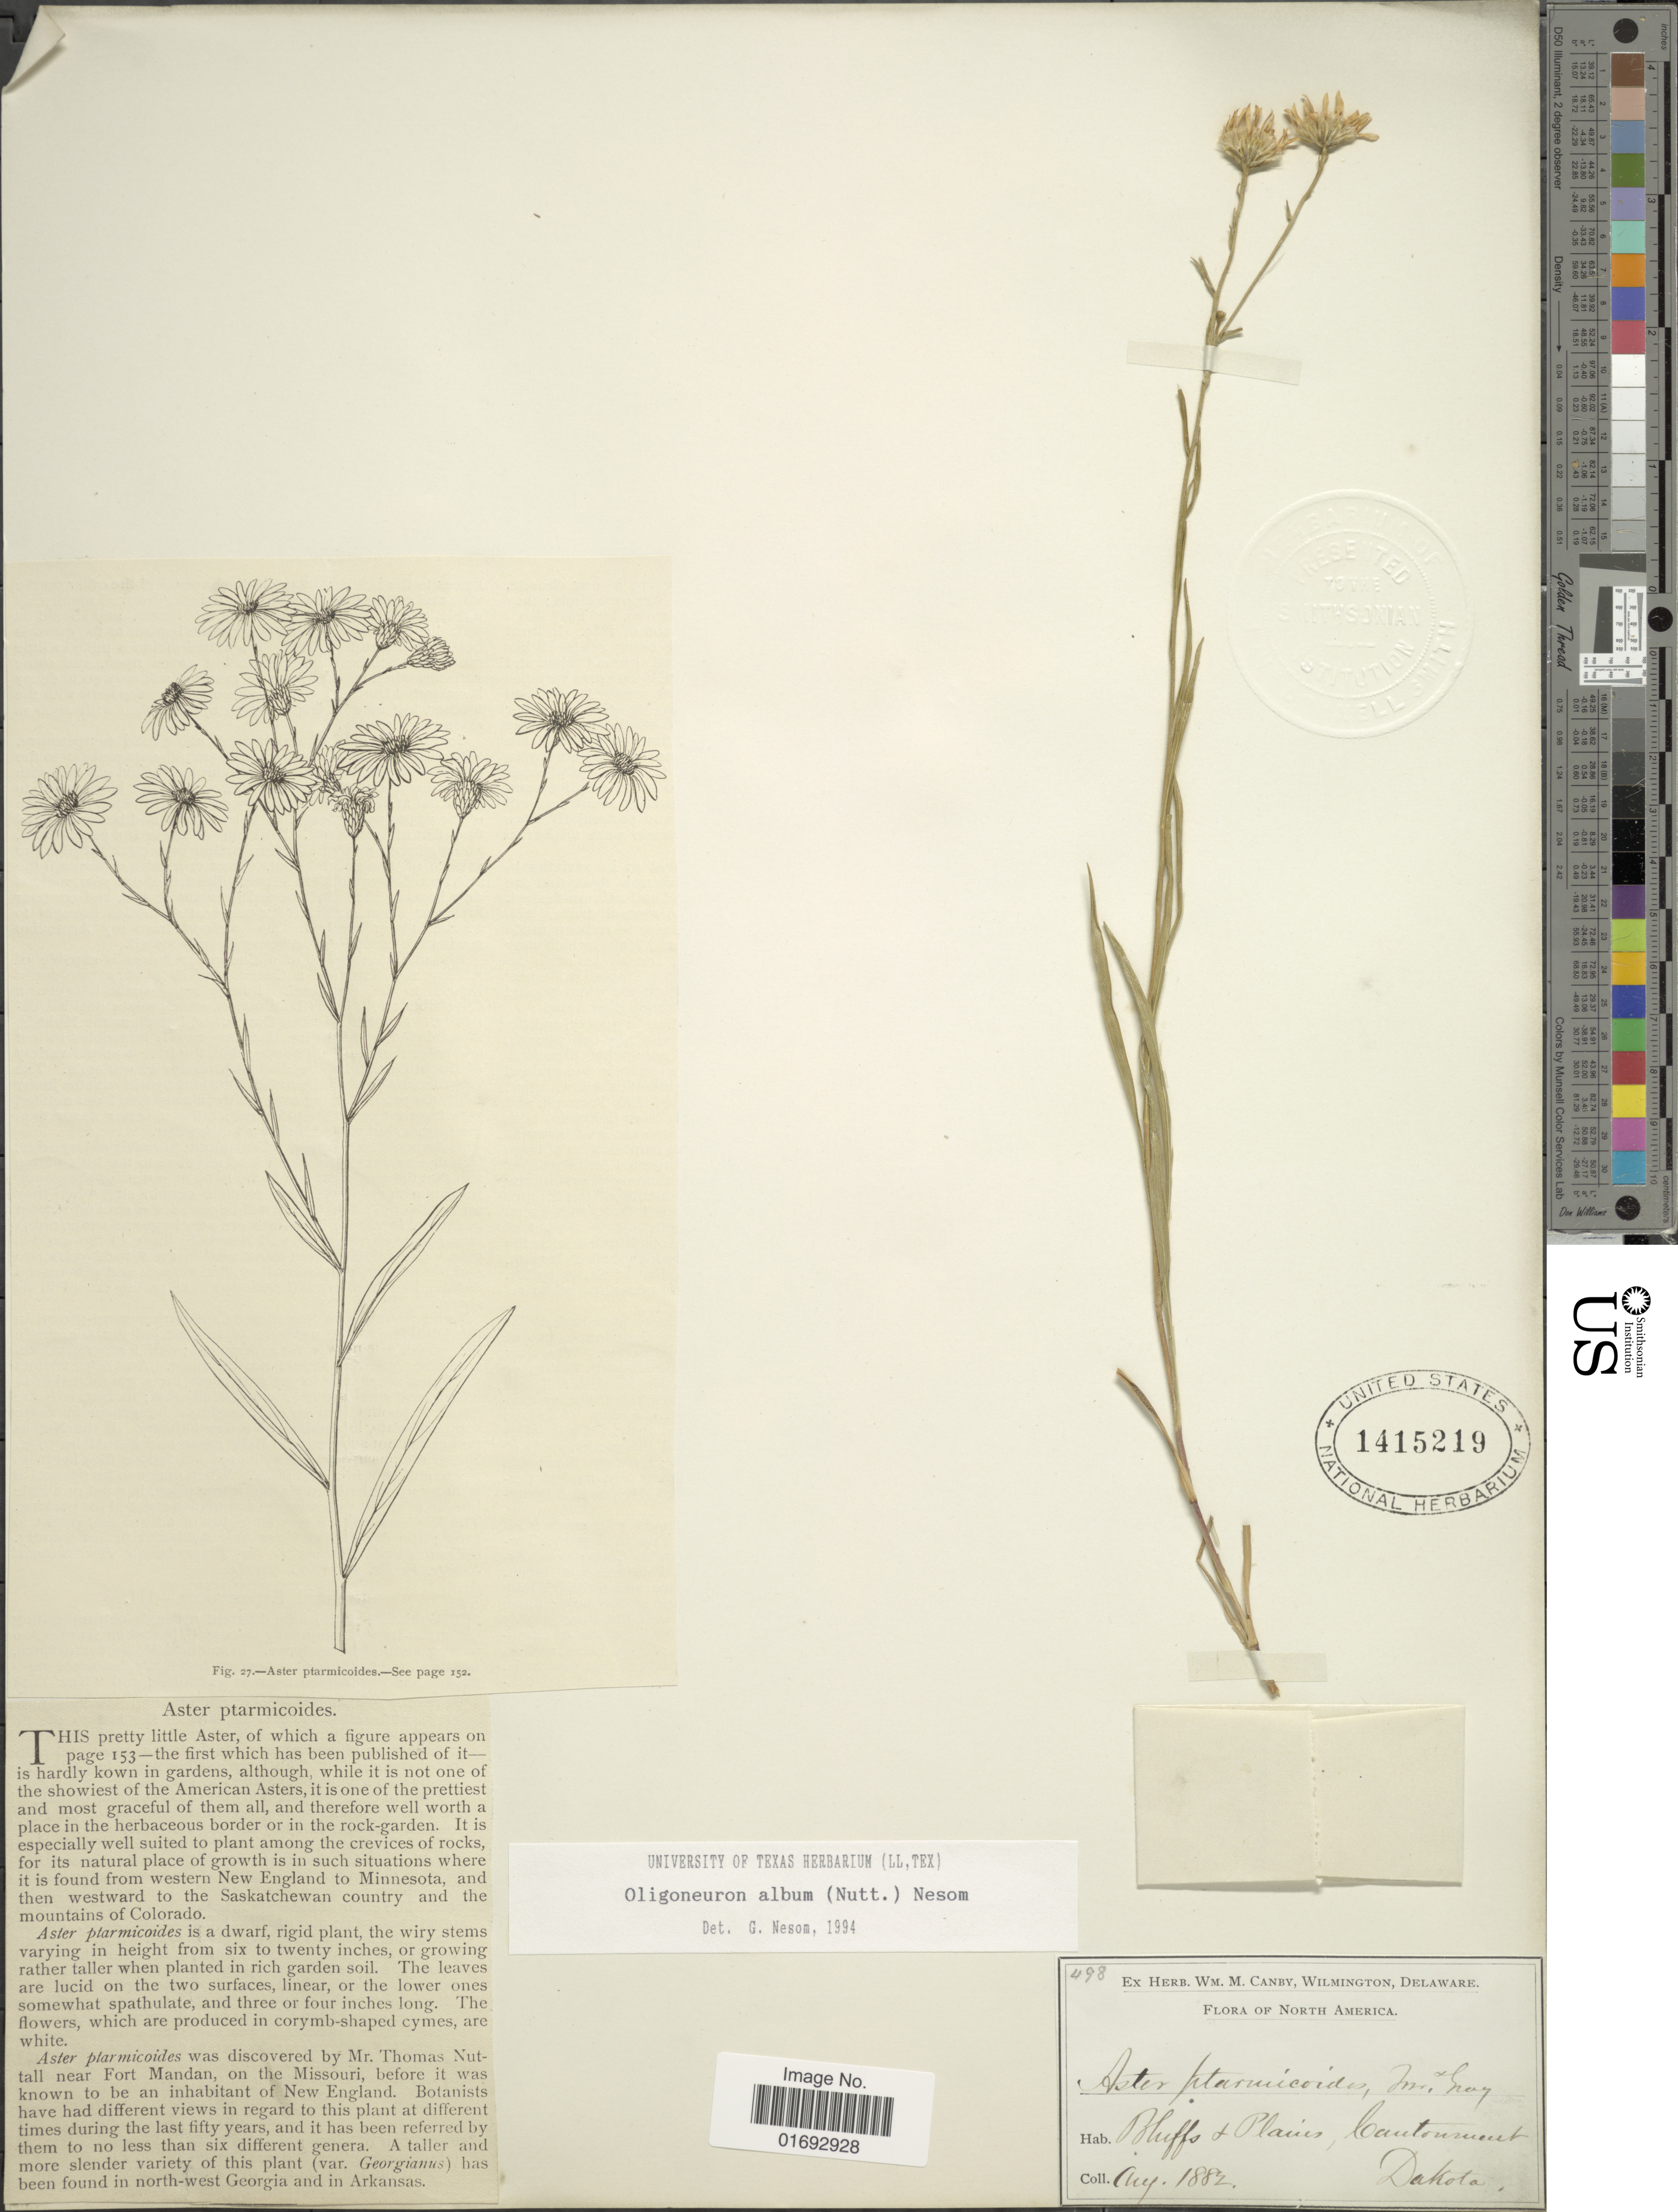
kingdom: Plantae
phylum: Tracheophyta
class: Magnoliopsida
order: Asterales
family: Asteraceae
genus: Oligoneuron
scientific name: Oligoneuron album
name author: (Nutt.) G.L. Nesom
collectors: ex herb. W.M. Canby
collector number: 498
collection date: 1882-08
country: United States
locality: North America, Bluffs + Plaines, Cantourmount, Dakota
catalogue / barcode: US 1415219